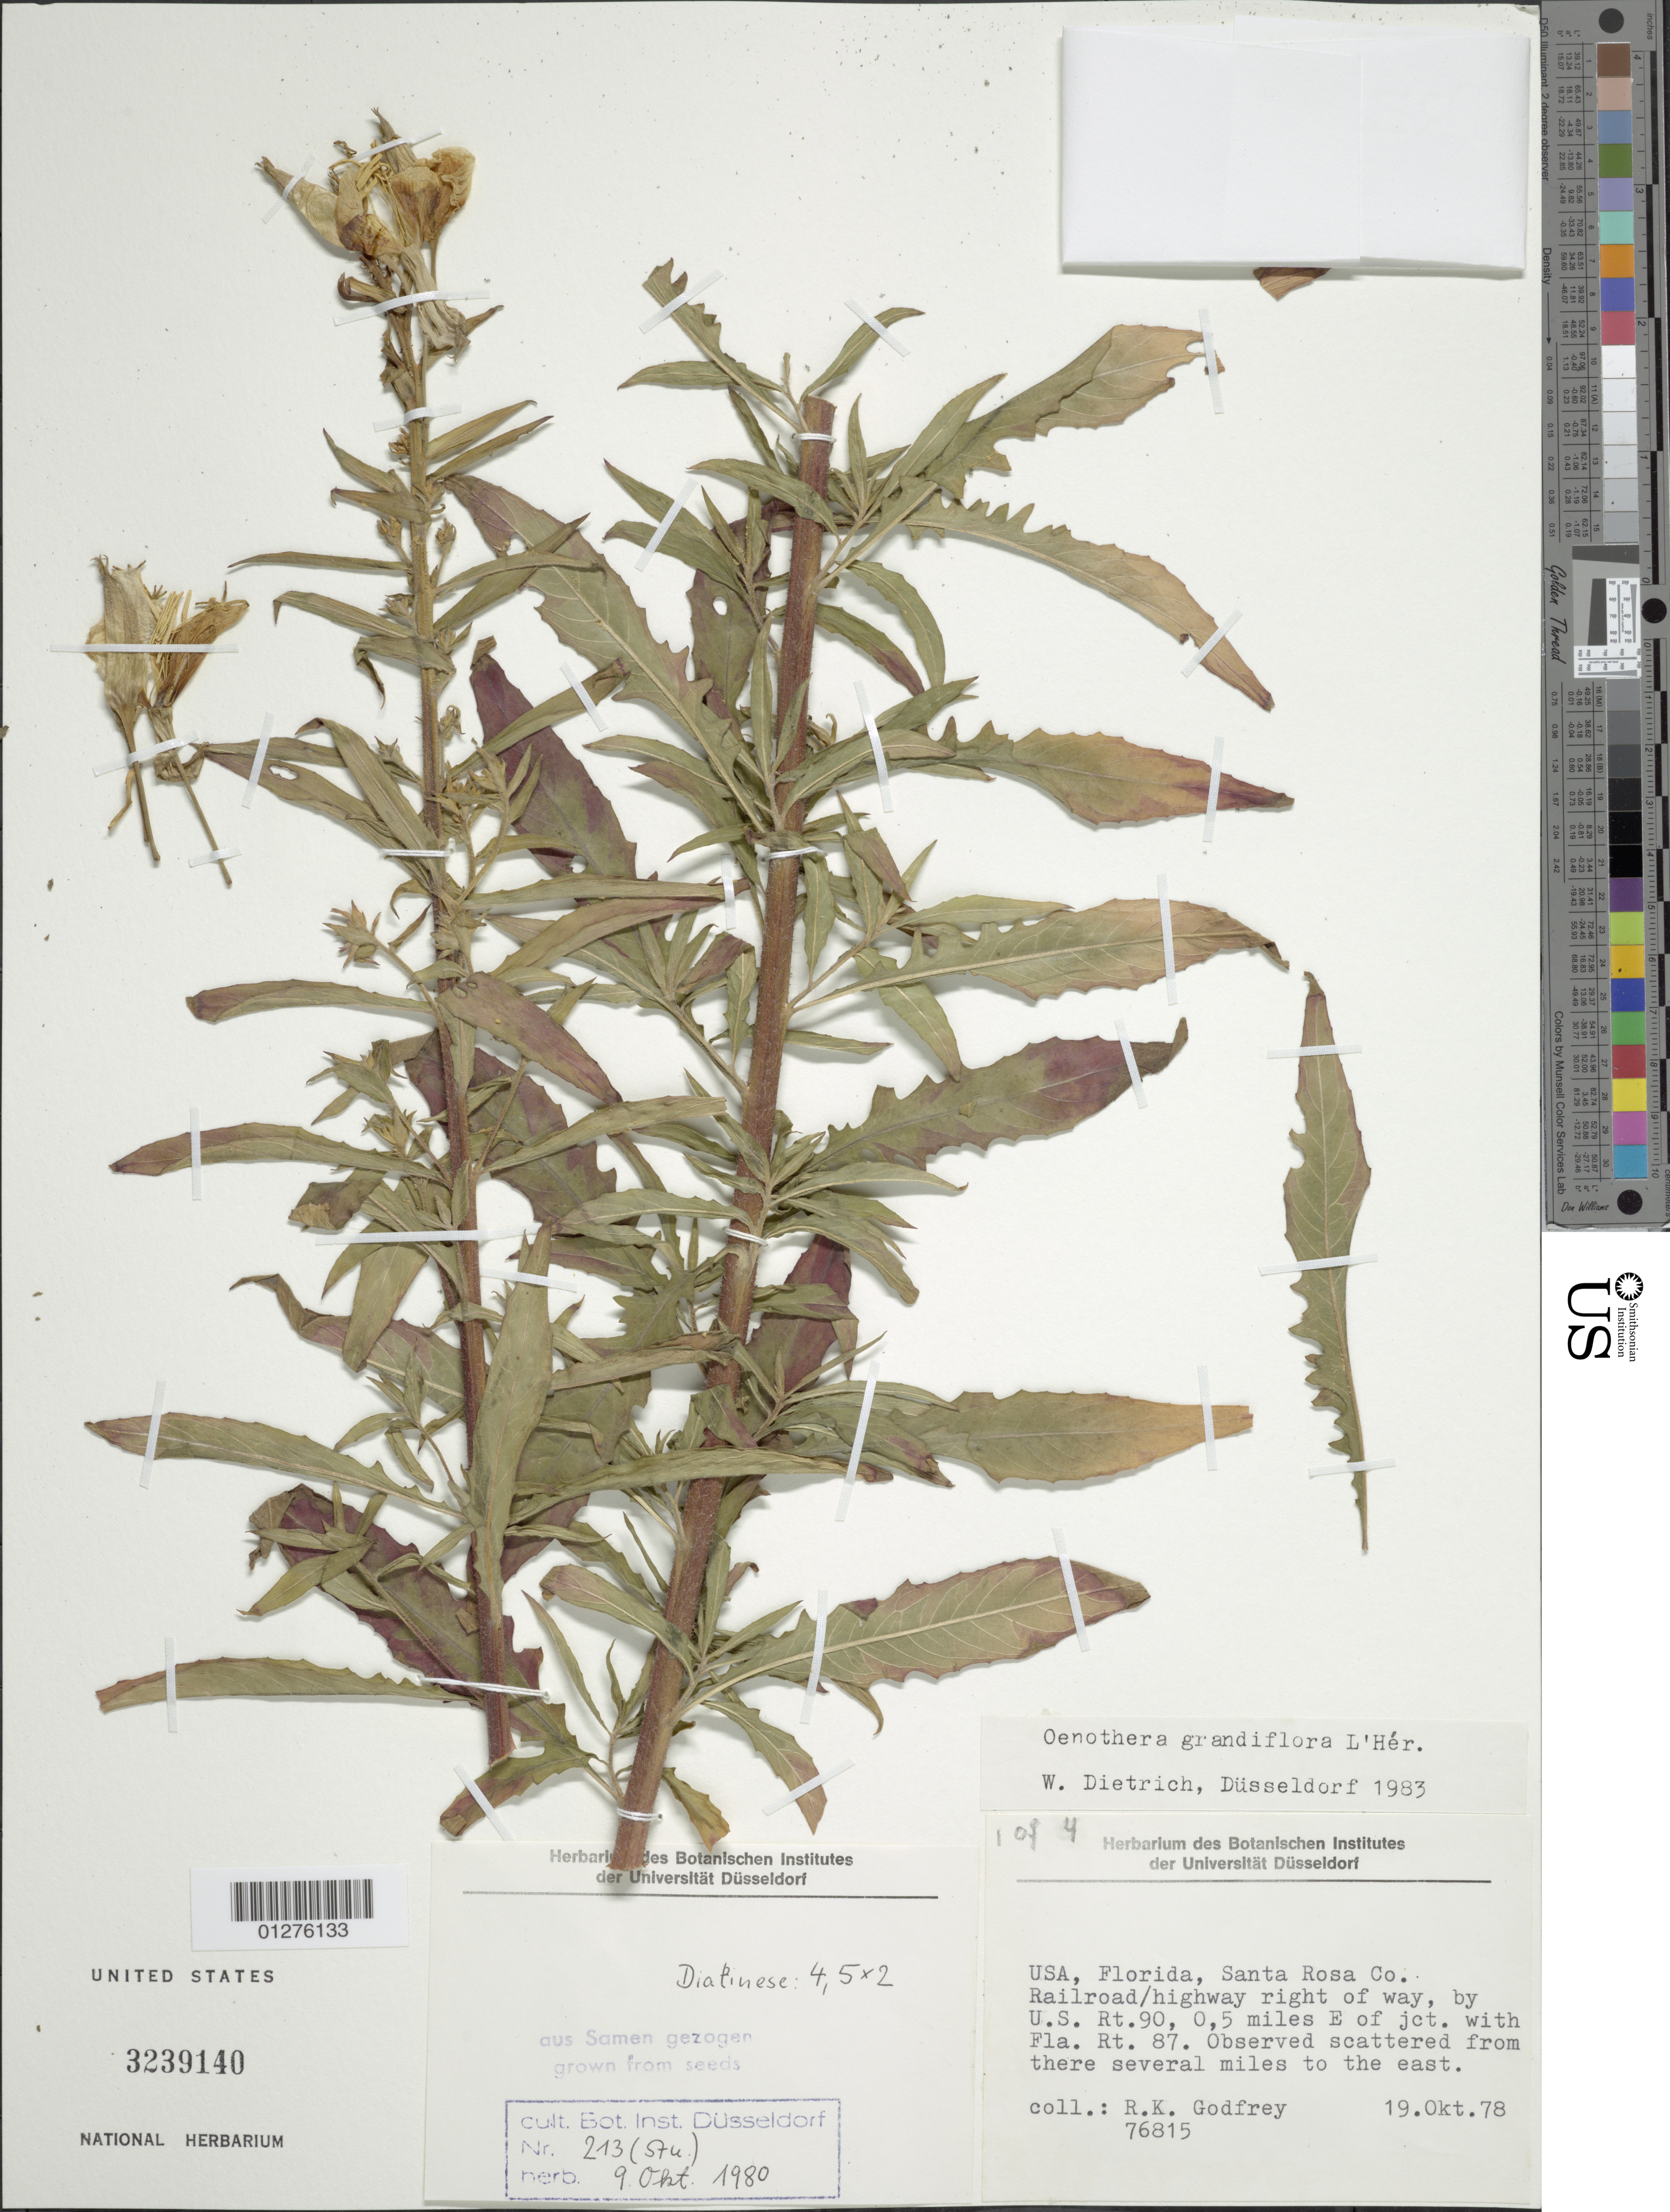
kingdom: Plantae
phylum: Tracheophyta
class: Magnoliopsida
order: Myrtales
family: Onagraceae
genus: Oenothera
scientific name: Oenothera grandiflora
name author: L'Hér.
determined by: Dietrich, W.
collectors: R. K. Godfrey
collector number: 76815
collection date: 1978-10-19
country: United States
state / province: Florida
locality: Railroad/highway right of way, by US-Rt. 90, 0, 5 mi E of jct. with Fla. Rt. 87.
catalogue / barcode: US 3239140